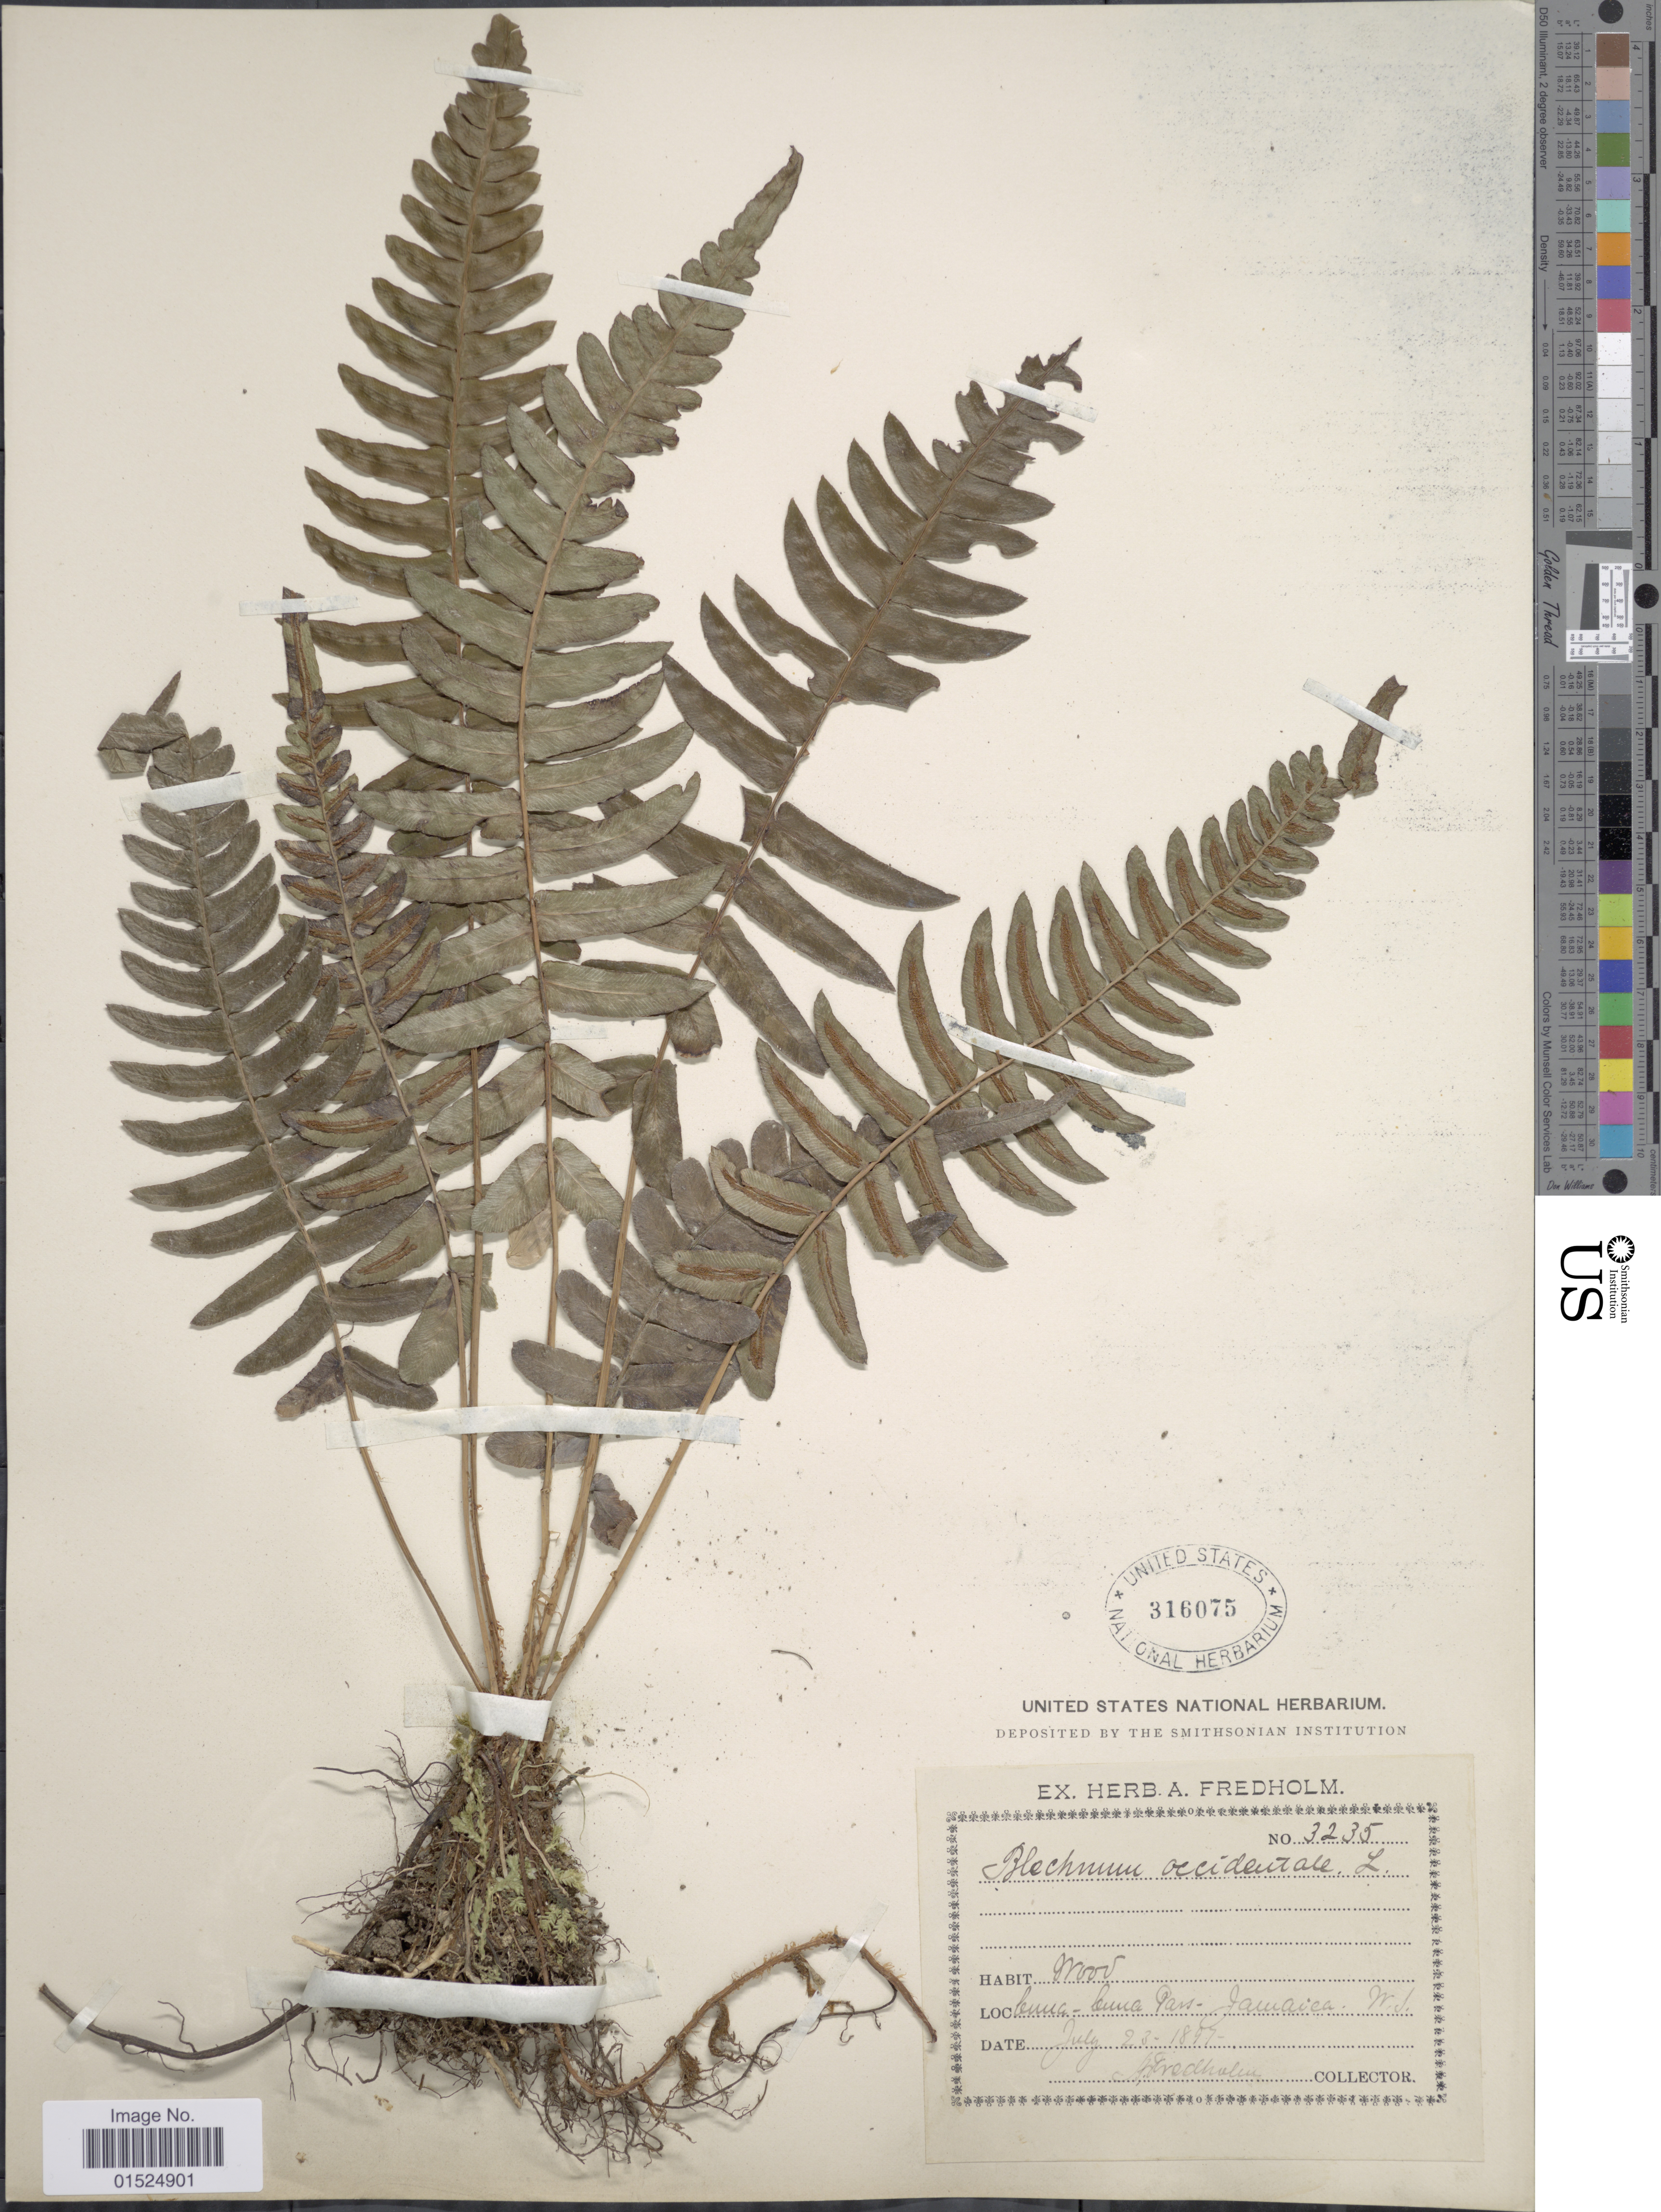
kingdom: Plantae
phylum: Tracheophyta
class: Polypodiopsida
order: Polypodiales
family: Blechnaceae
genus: Blechnum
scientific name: Blechnum occidentale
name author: L.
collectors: A. Fredholm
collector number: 3235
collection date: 1897-07-23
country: Jamaica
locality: Cuna-Cuna Pans, Jamaica W. I.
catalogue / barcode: US 316075